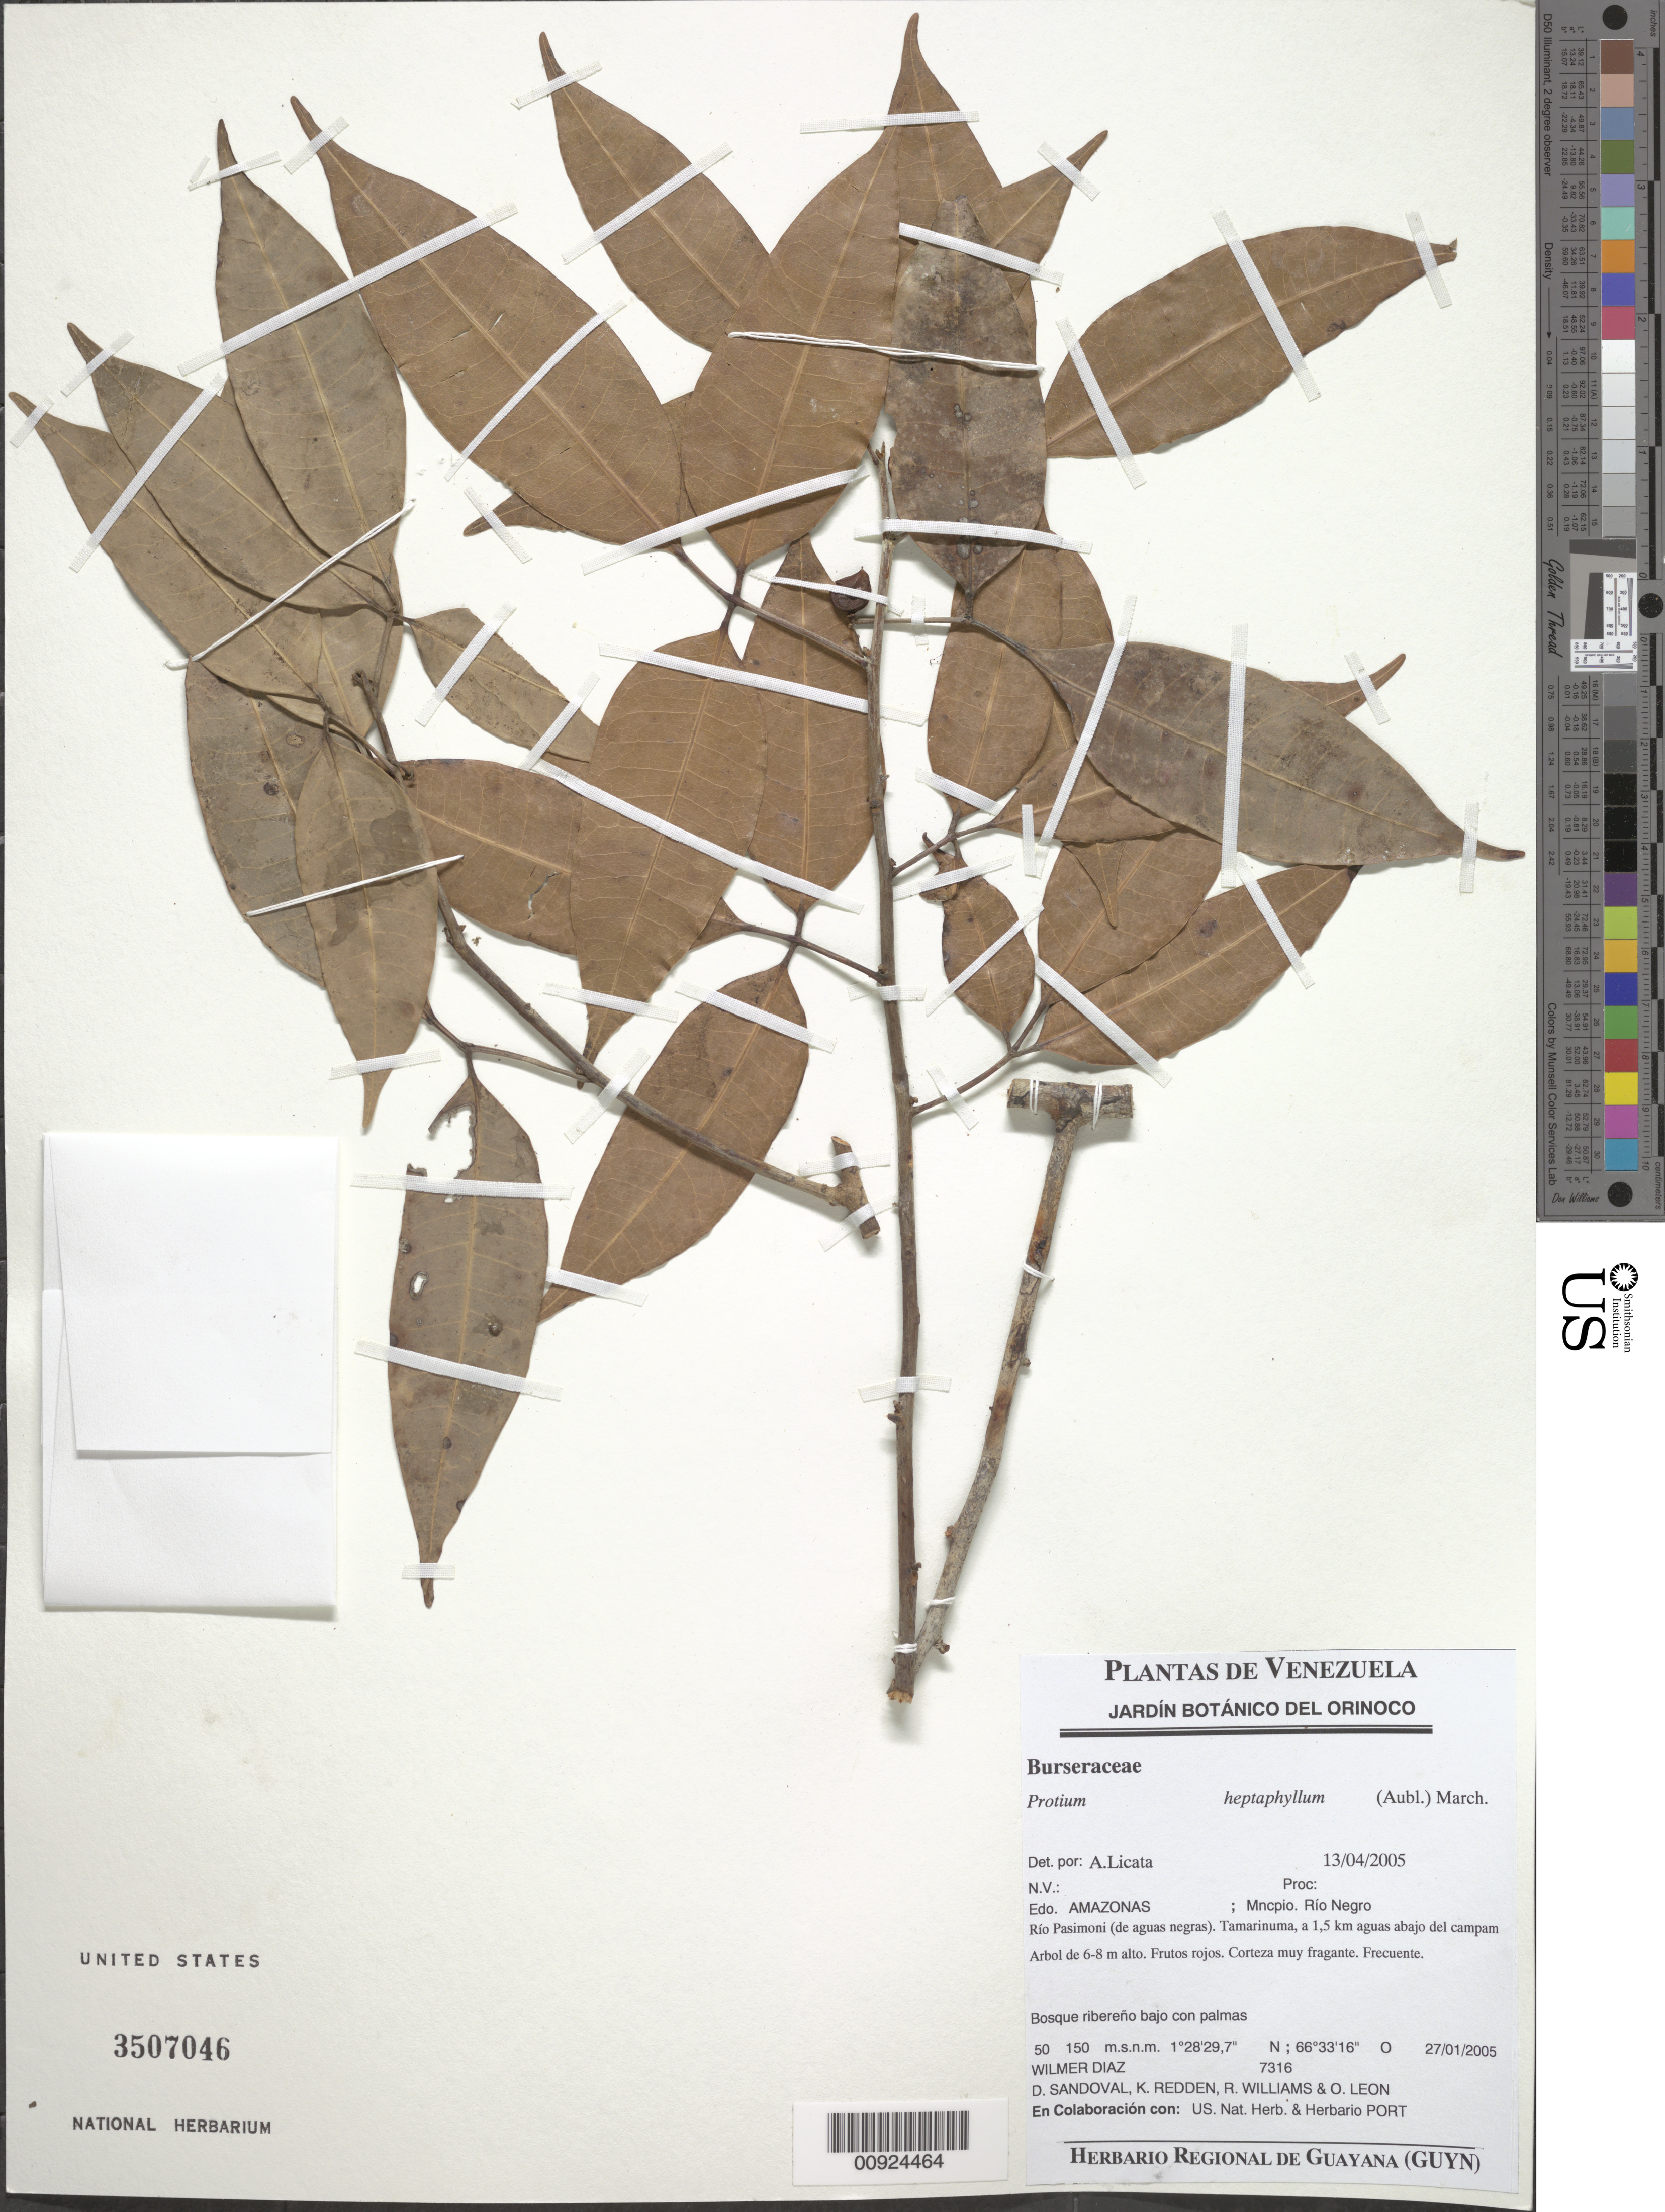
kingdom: Plantae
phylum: Tracheophyta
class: Magnoliopsida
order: Sapindales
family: Burseraceae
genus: Protium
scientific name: Protium heptaphyllum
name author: (Aubl.) Marchand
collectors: W. Díaz P., D. Sandoval, K. M. Redden, R. Williams & O. León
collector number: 7316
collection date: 2005-01-27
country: Venezuela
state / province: Amazonas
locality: Mncpio. Río Negro. Río Pasimoni (de aguas negras). Tamarinuma, a 1,5 km aguas abajo del campam.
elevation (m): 50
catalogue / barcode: US 3507046